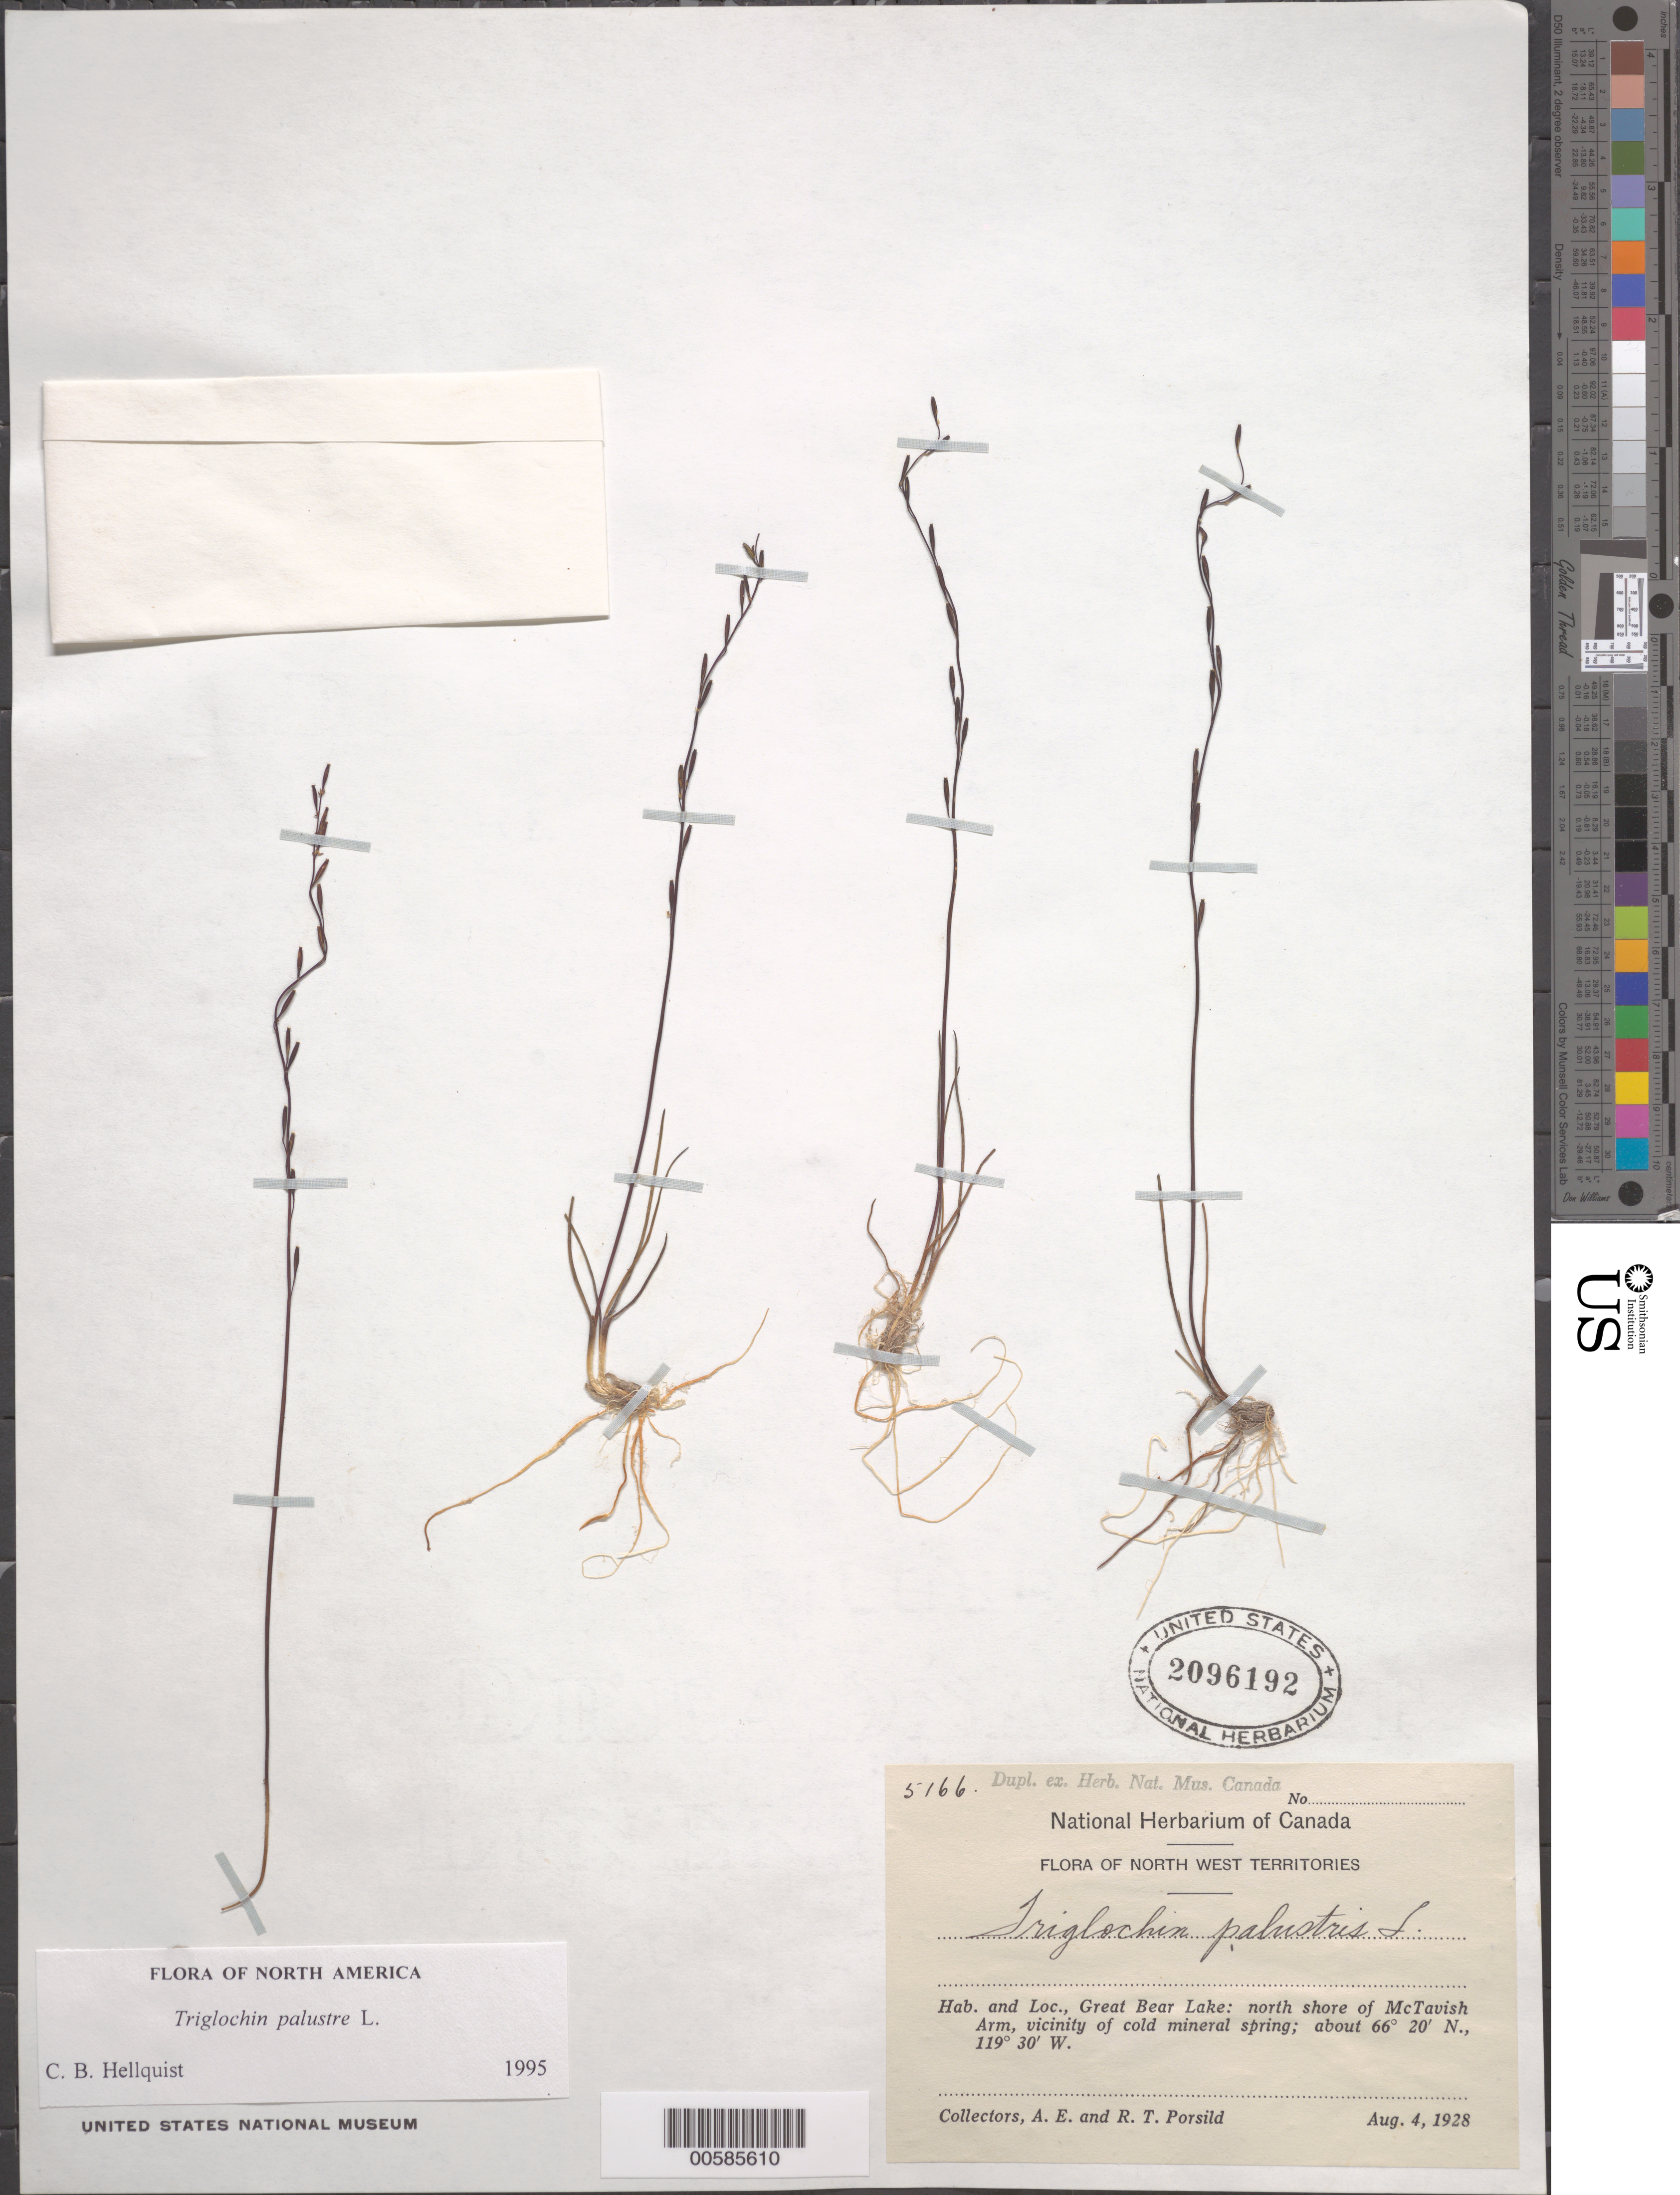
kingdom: Plantae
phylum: Tracheophyta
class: Liliopsida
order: Alismatales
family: Juncaginaceae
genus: Triglochin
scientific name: Triglochin palustris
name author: L.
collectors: A. E. Porsild & R. T. Porsild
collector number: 5166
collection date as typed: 04 Aug 1928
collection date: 1928-08-04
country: Canada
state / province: Northwest Territories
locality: Great Bear Lake, north shore of McTavish Arm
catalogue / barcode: US 2096192